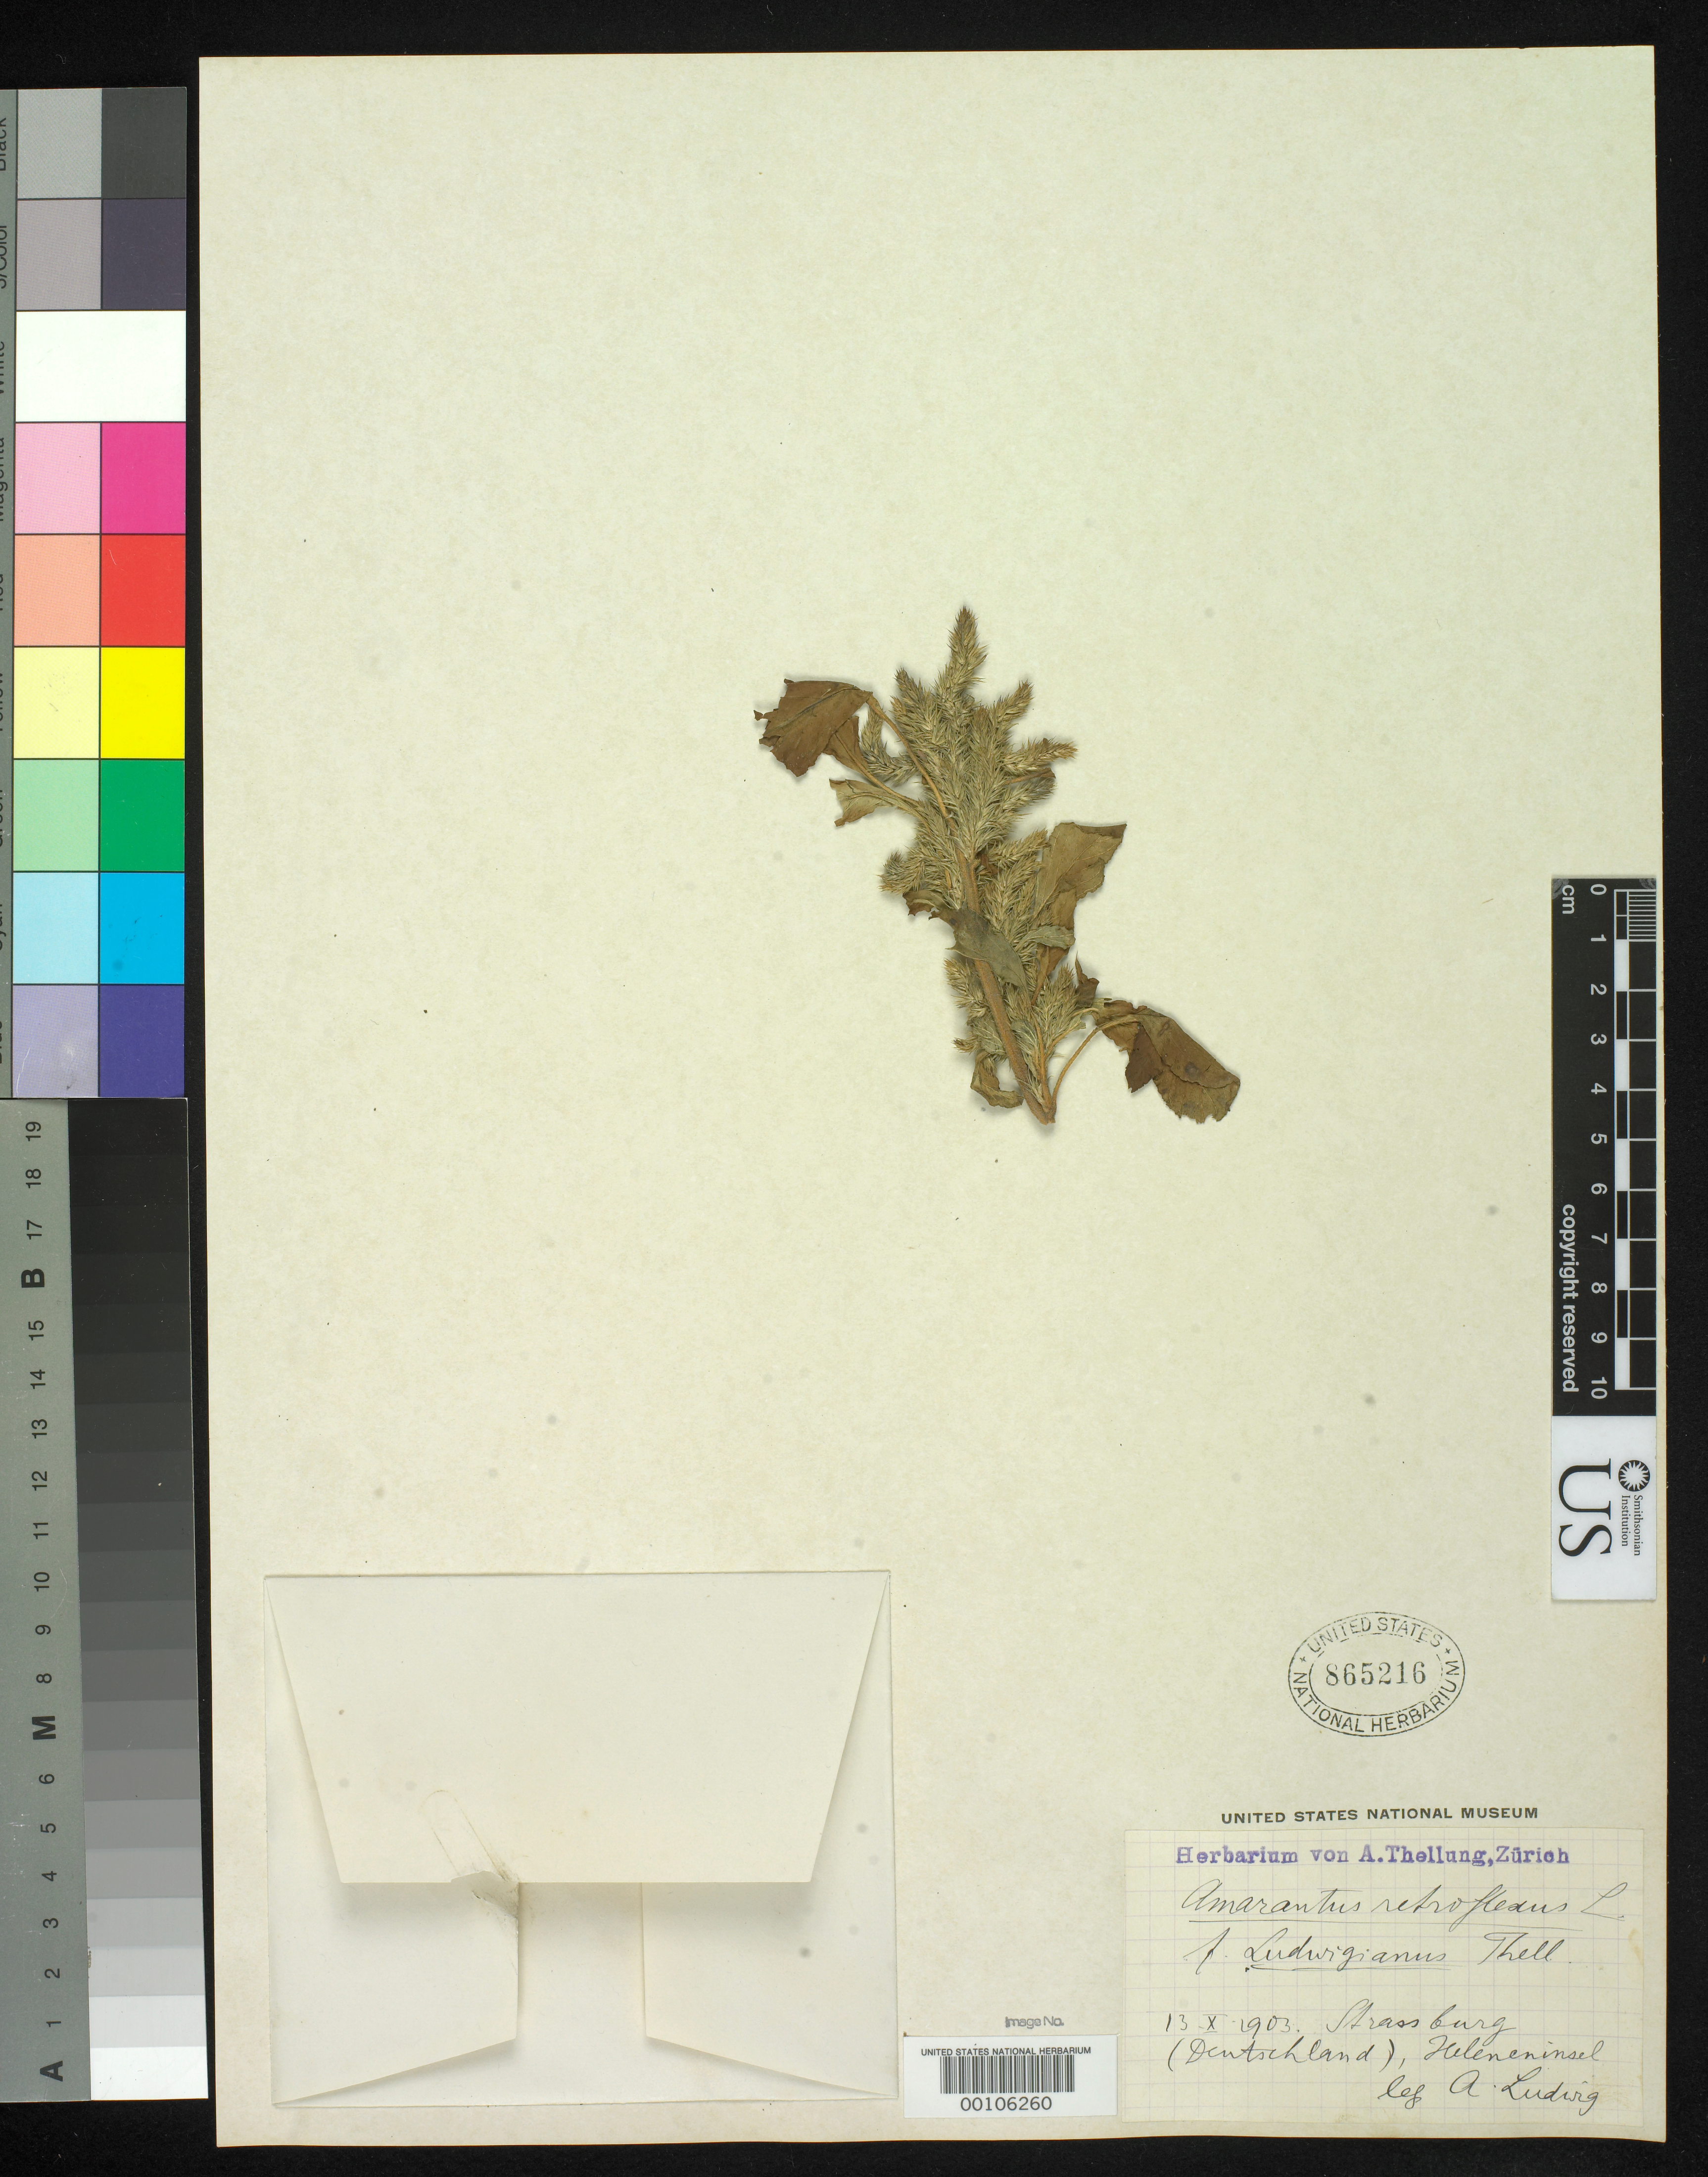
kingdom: Plantae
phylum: Tracheophyta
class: Magnoliopsida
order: Caryophyllales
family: Amaranthaceae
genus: Amaranthus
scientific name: Amaranthus retroflexus f. ludwigianus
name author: Thell. in Asch. & Graebn.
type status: Type Material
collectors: A. Ludwig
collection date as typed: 13 Oct 1903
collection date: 1903-10-13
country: France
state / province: Grand Est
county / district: Bas-Rhin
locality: Strassburg, Heleneninsel; (country as "Germany").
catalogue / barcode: US 865216